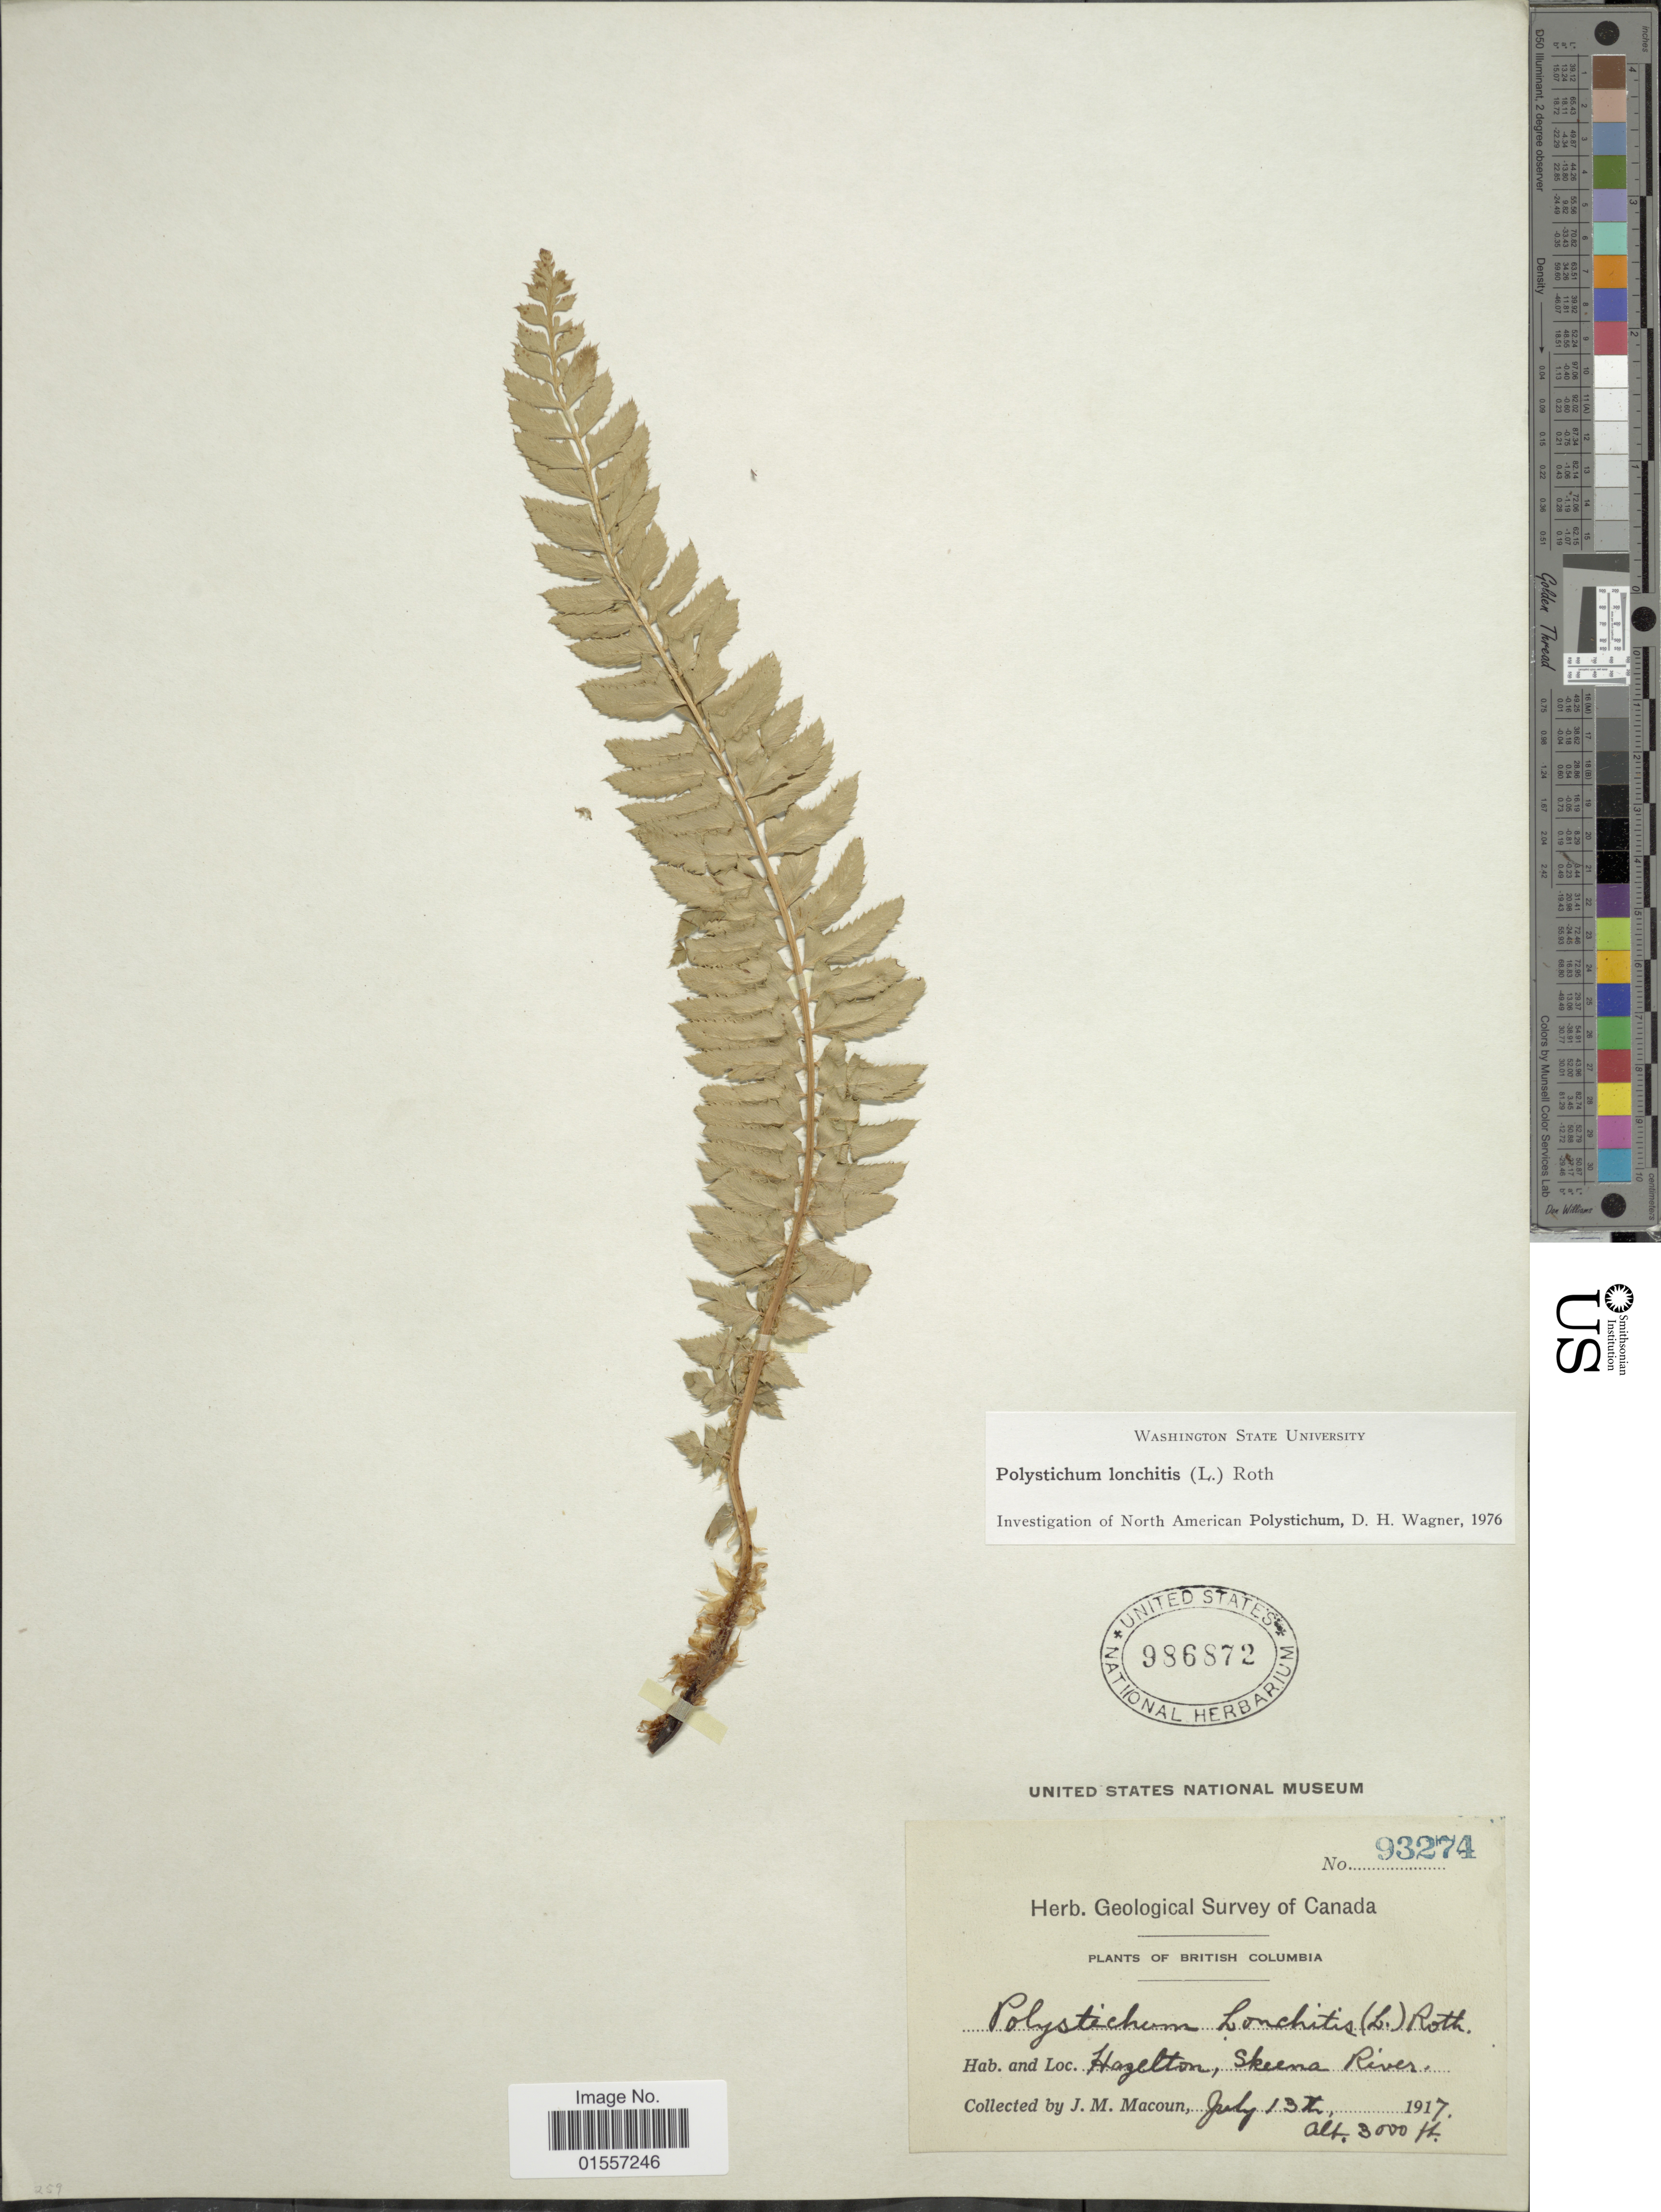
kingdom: Plantae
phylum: Tracheophyta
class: Polypodiopsida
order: Polypodiales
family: Dryopteridaceae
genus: Polystichum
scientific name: Polystichum lonchitis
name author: (Roth) L.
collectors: J. M. Macoun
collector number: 93274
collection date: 1917-07-13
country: Canada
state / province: British Columbia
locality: Hagelton, Skeena River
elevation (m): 914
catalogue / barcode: US 986872